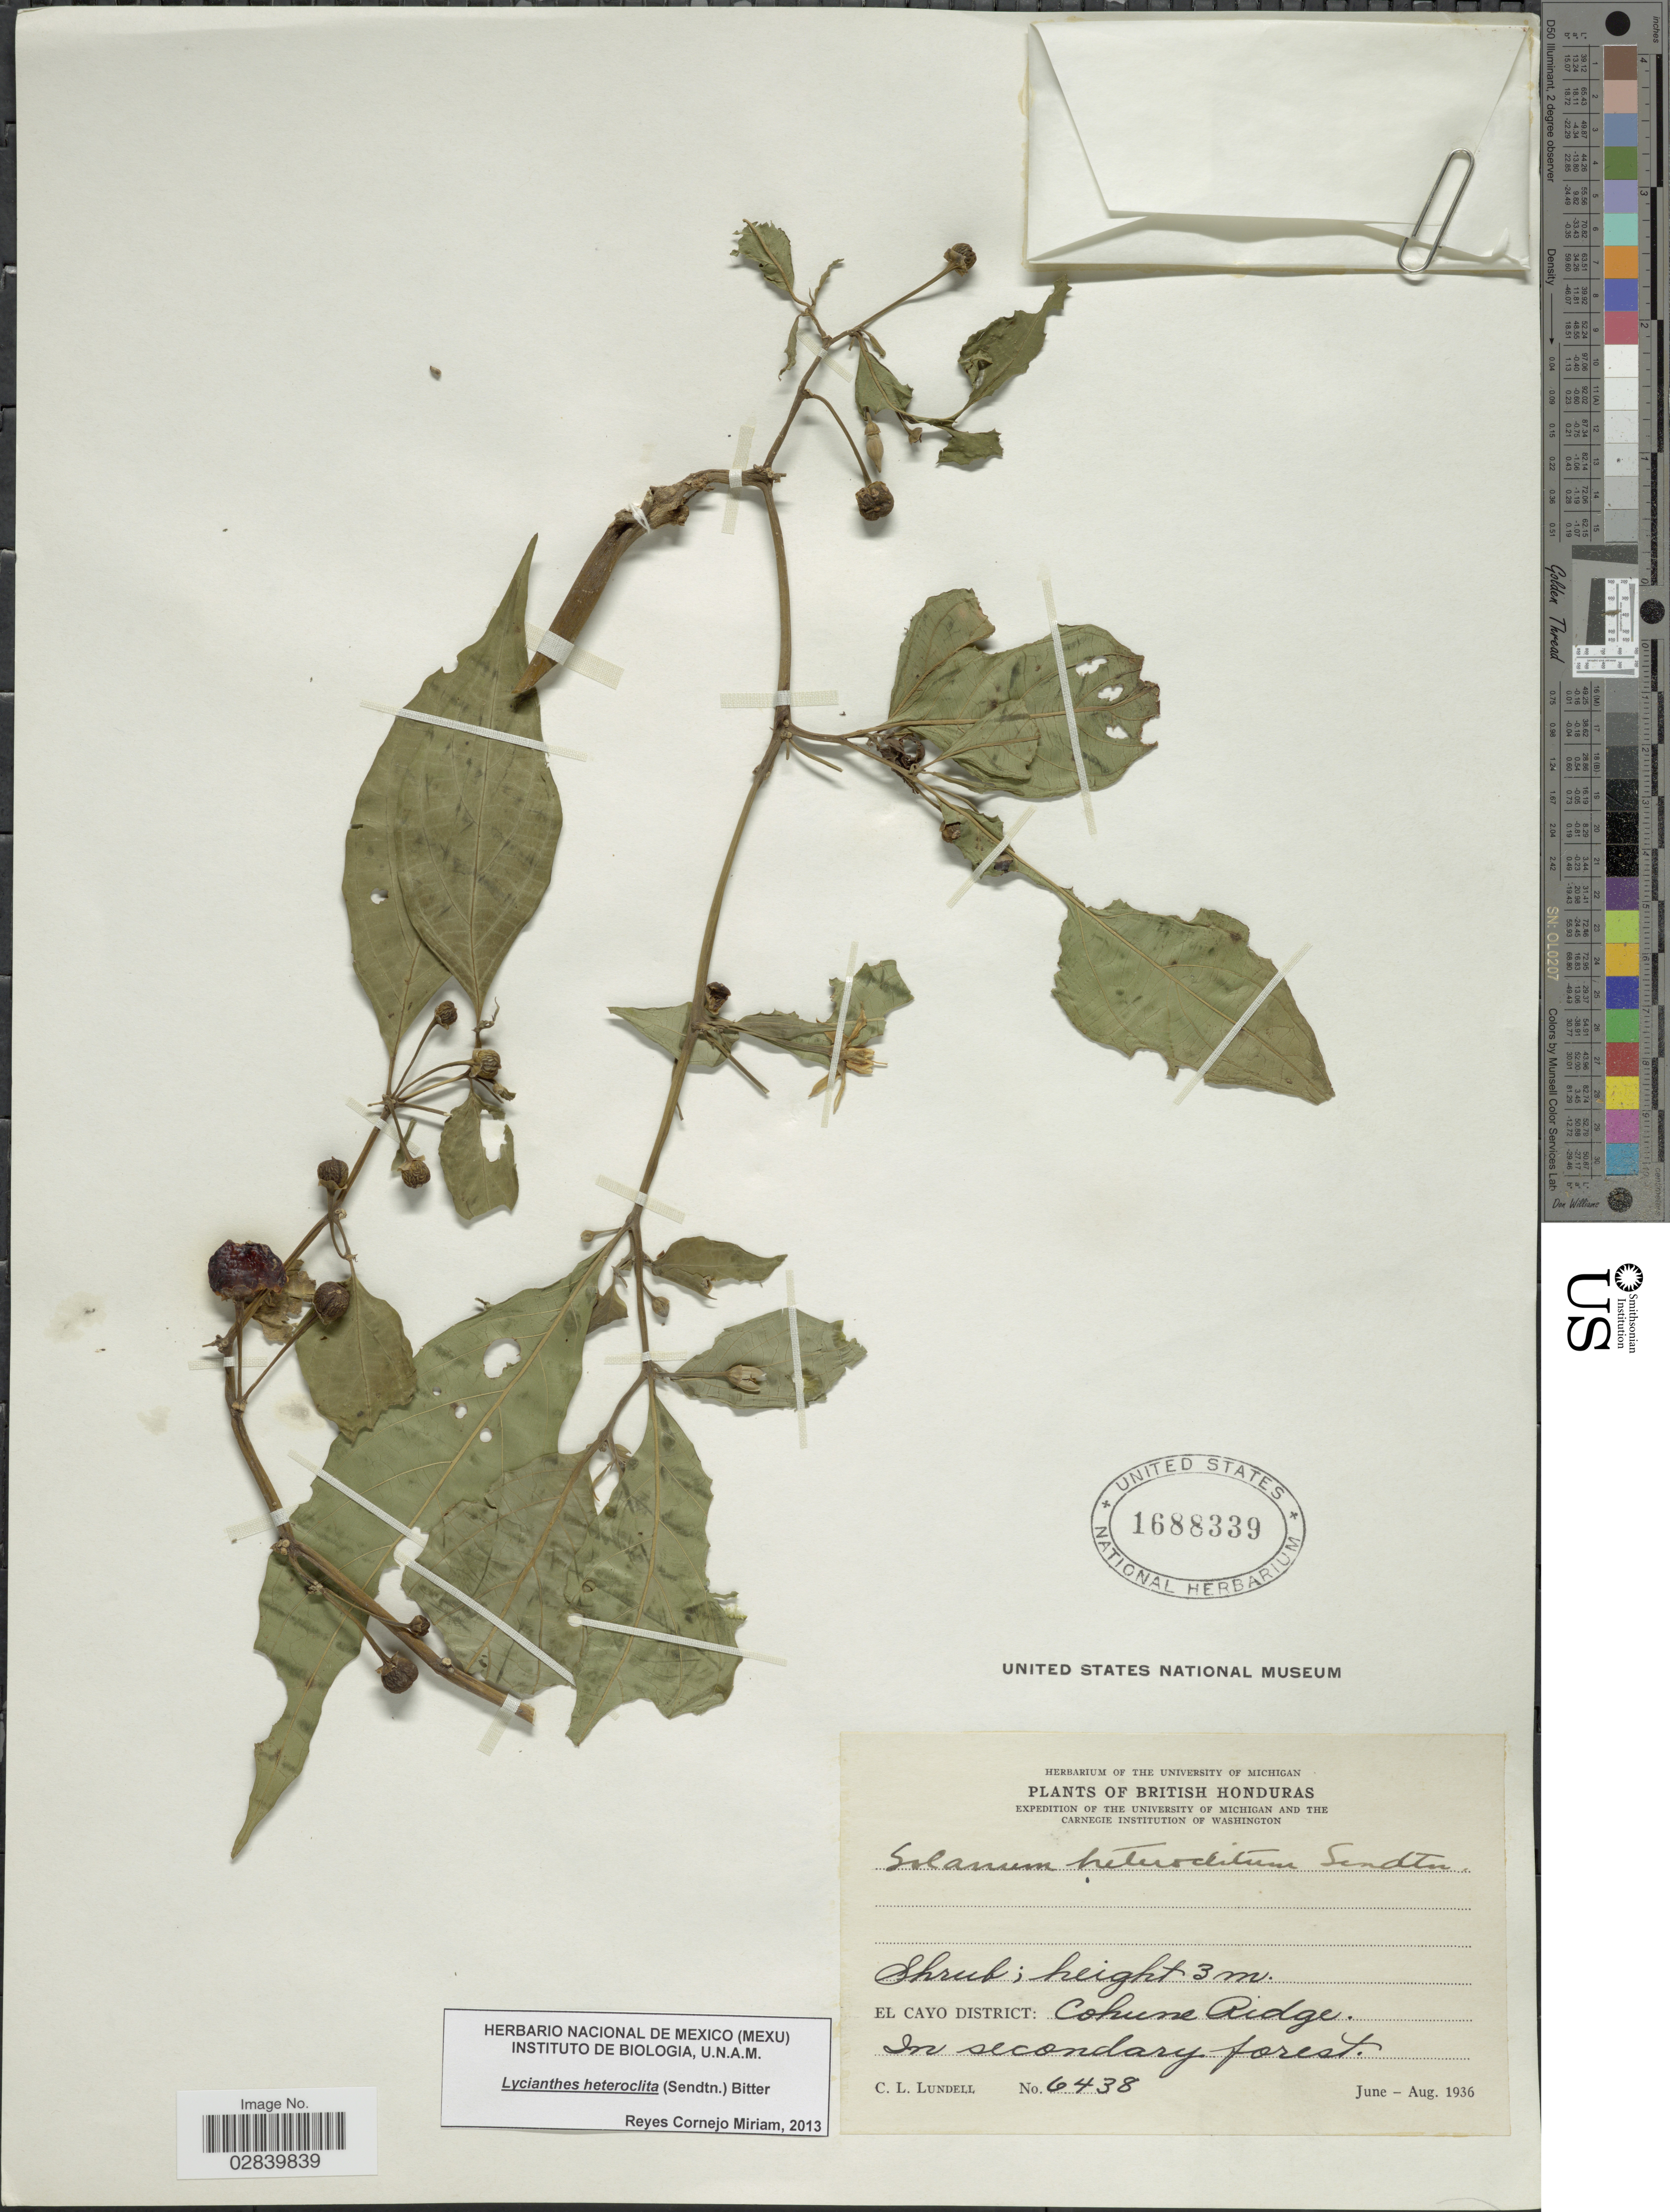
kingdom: Plantae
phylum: Tracheophyta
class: Magnoliopsida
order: Solanales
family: Solanaceae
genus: Lycianthes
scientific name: Lycianthes heteroclita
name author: (Sendtn.) Bitter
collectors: C. L. Lundell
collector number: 6438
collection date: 1936-06/1936-08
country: Belize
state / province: Cayo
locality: British Honduras. El Cayo District: Cohune Ridge.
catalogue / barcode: US 1688339